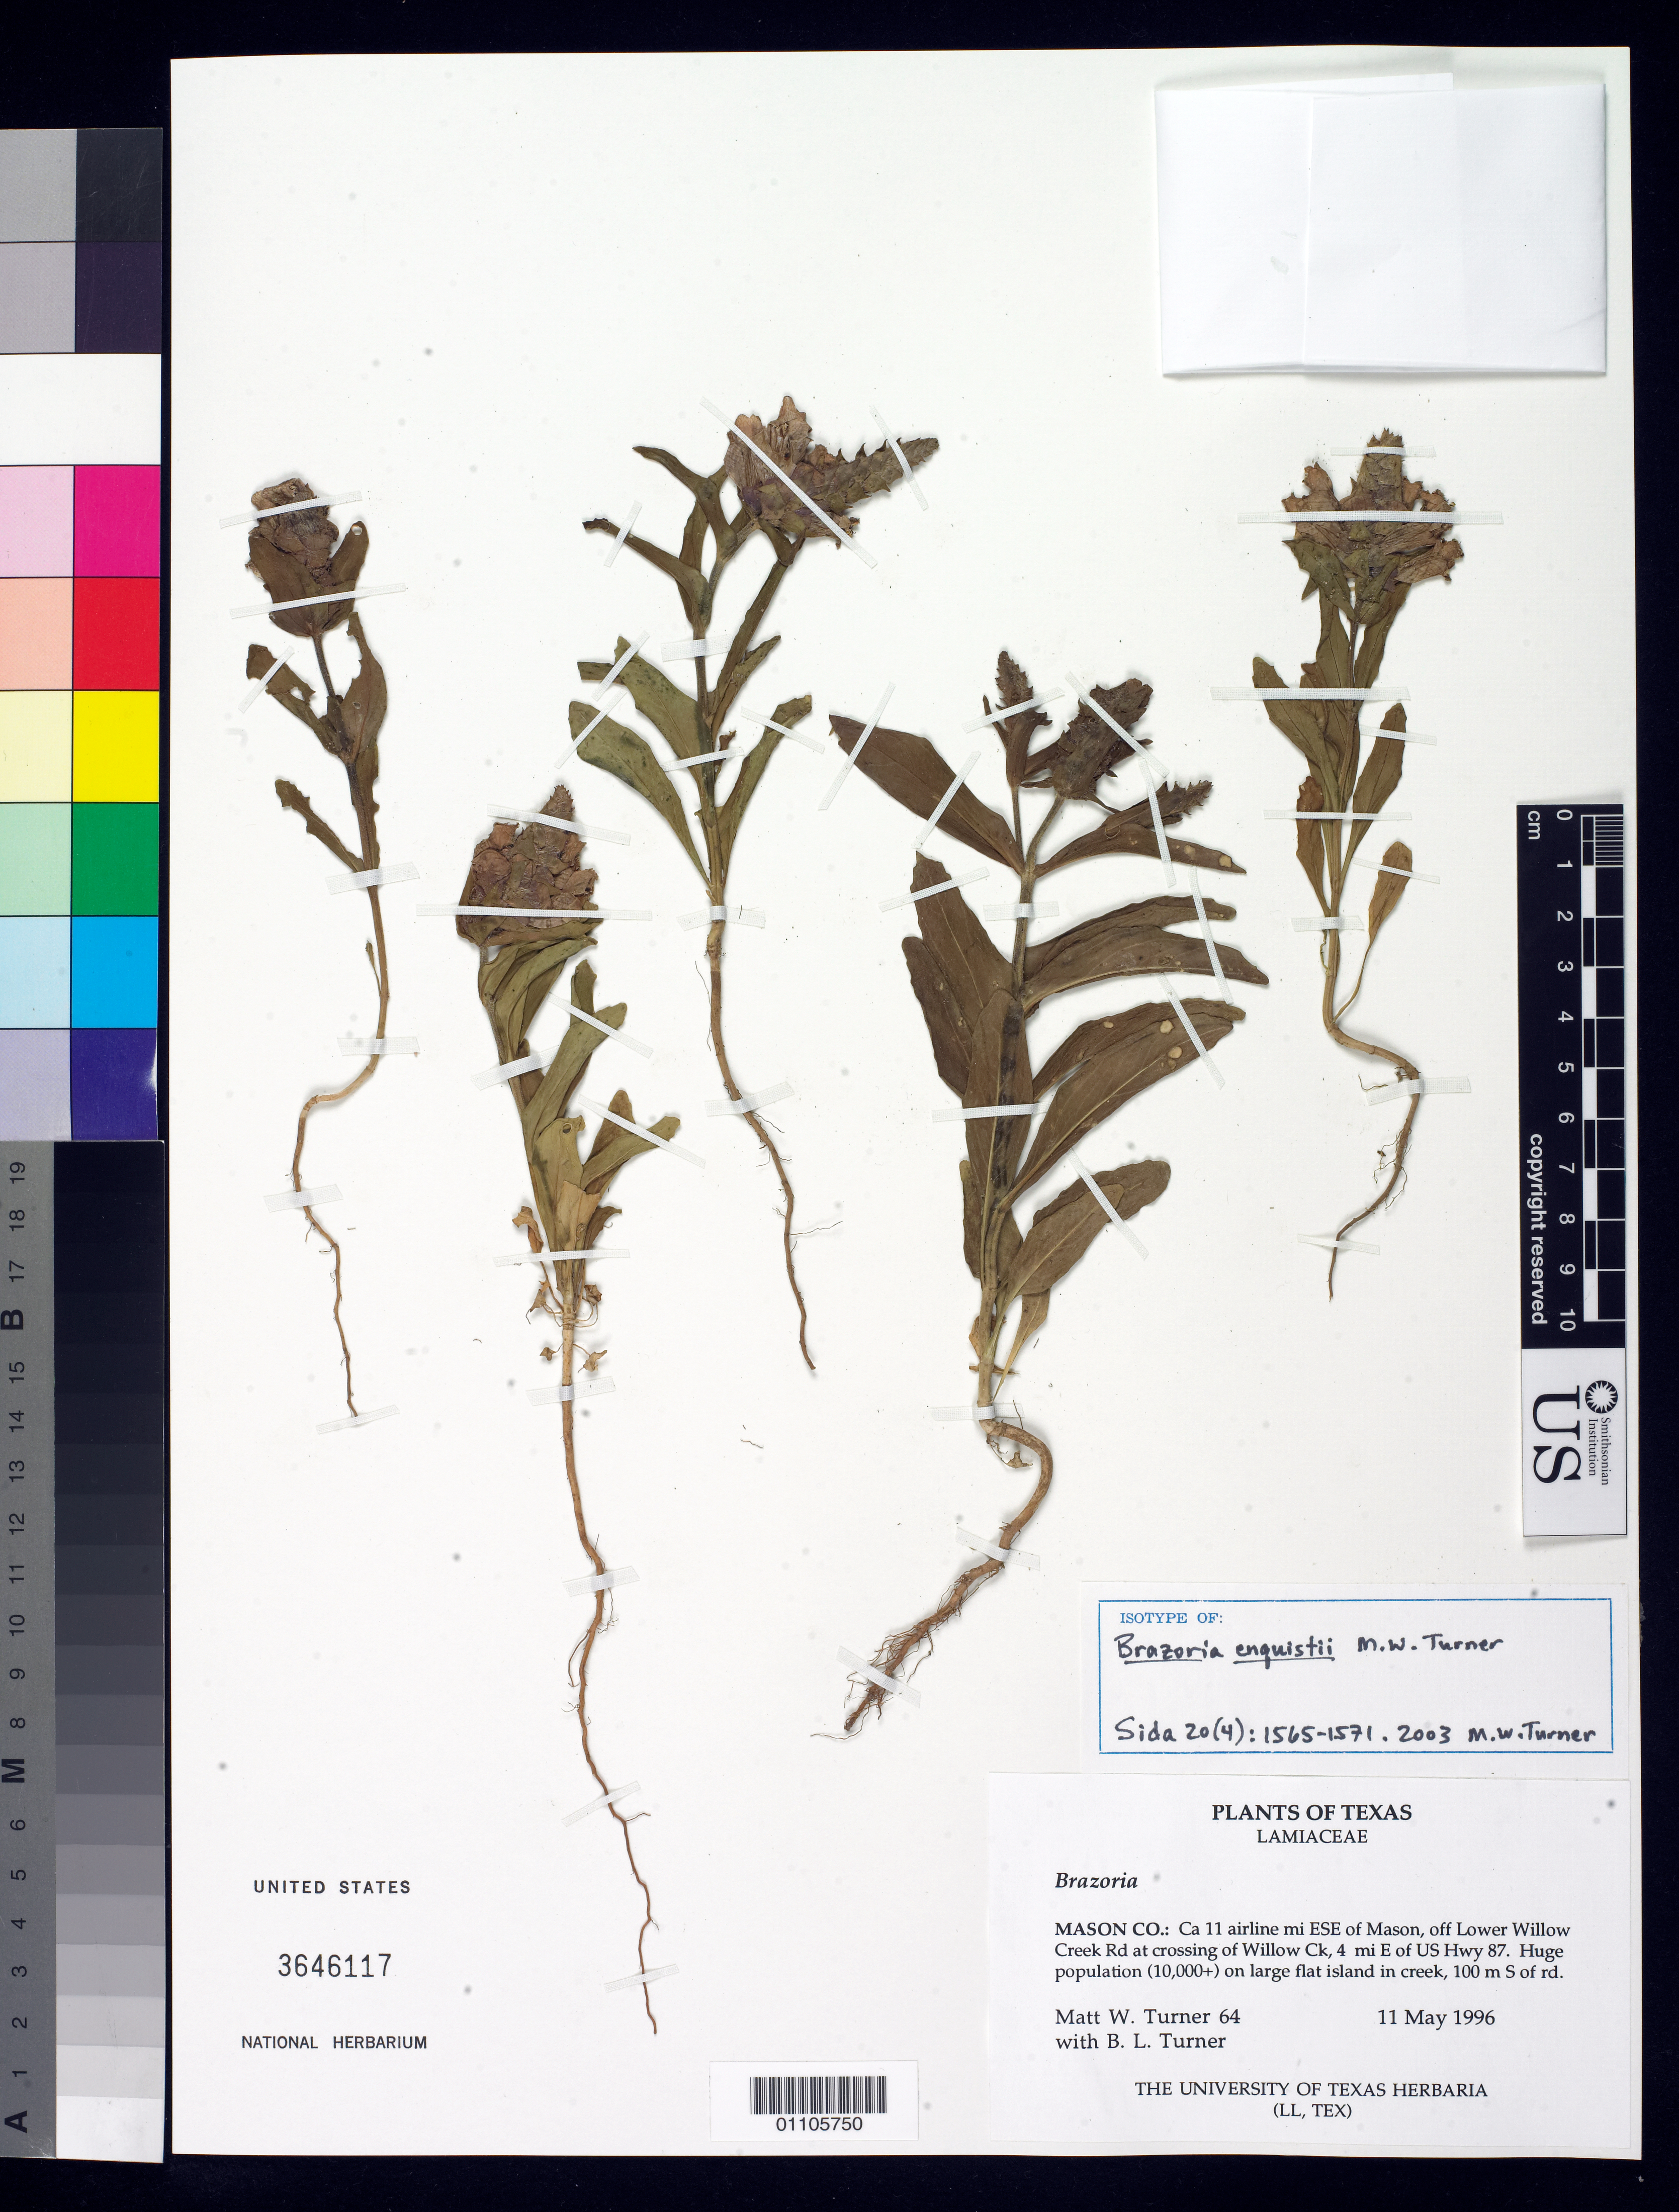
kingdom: Plantae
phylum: Tracheophyta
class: Magnoliopsida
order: Lamiales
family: Lamiaceae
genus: Brazoria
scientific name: Brazoria enquistii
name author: M.W. Turner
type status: Isotype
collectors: M. W. Turner & B. L. Turner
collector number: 64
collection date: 1996-05-11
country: United States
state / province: Texas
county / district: Mason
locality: Mason Co.: ca. 11 airline mi ESE of Mason, off Lower Willow Creek Rd at crossing of Willow Ck., 4 mi E of US Hwy 87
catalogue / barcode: US 3646117